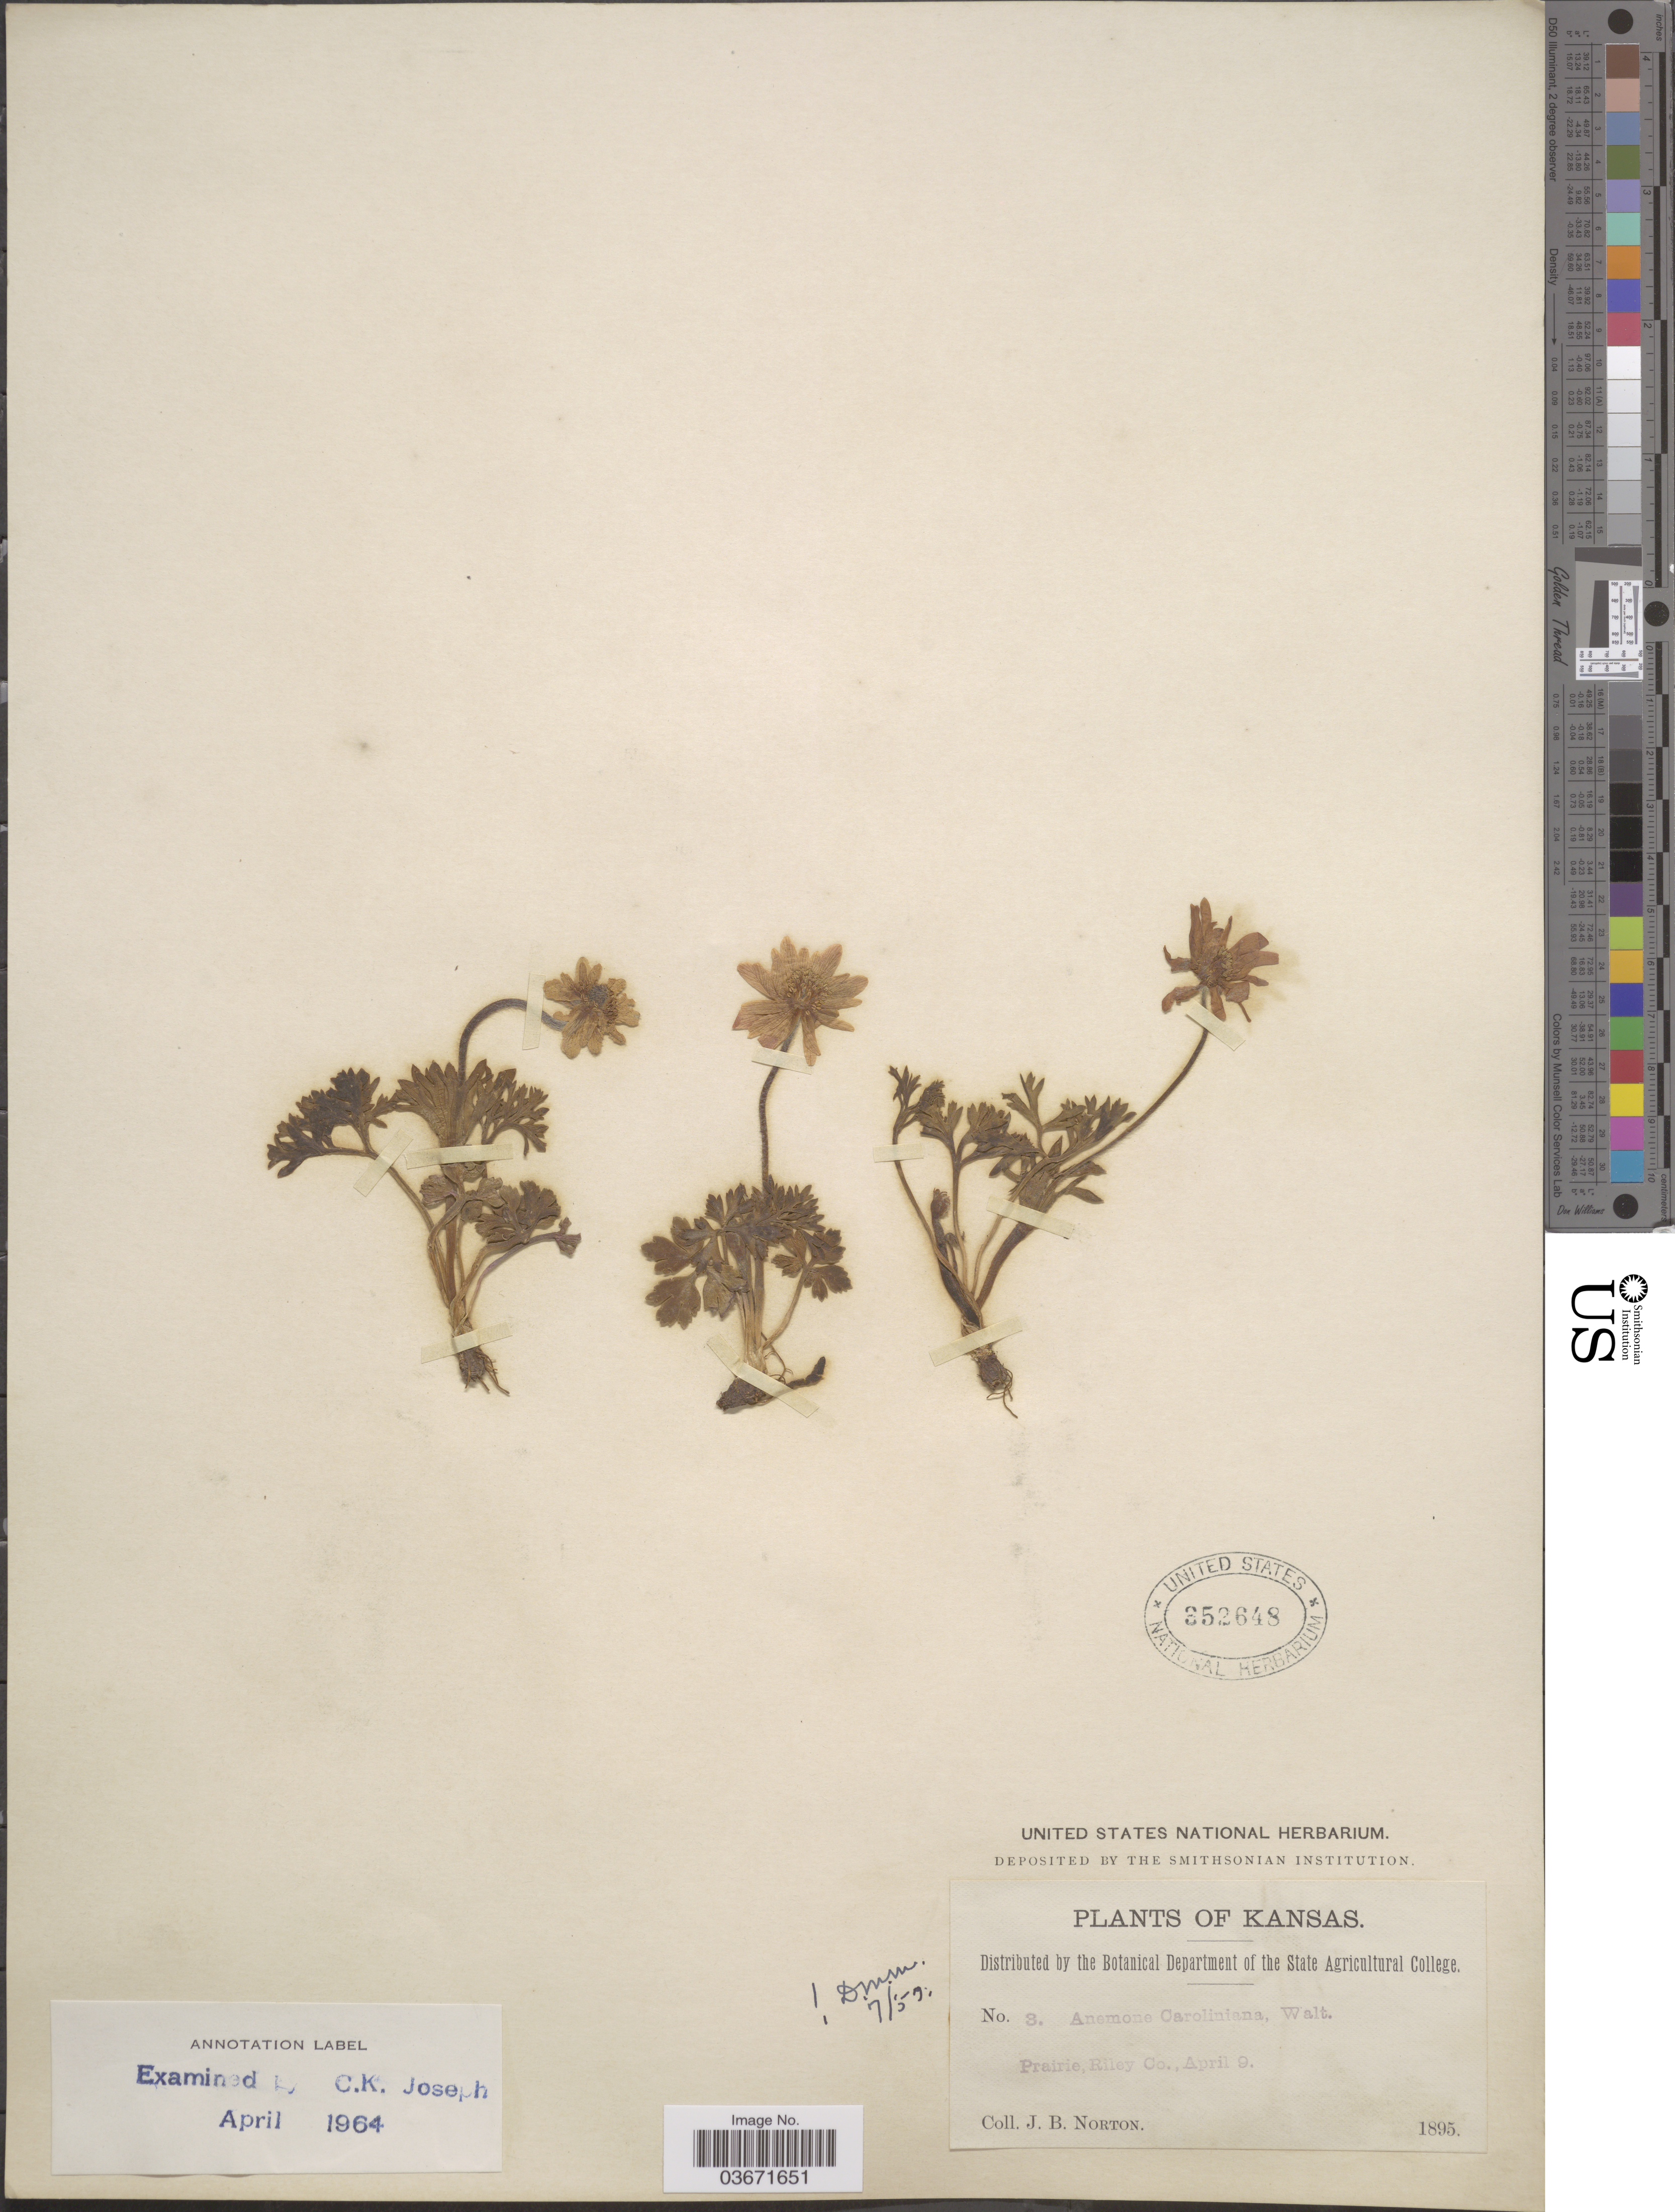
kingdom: Plantae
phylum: Tracheophyta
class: Magnoliopsida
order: Ranunculales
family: Ranunculaceae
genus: Anemone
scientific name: Anemone caroliniana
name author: Walter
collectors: J. B. Norton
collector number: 3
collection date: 1895-04-09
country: United States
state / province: Kansas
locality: Riley Co.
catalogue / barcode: US 352648